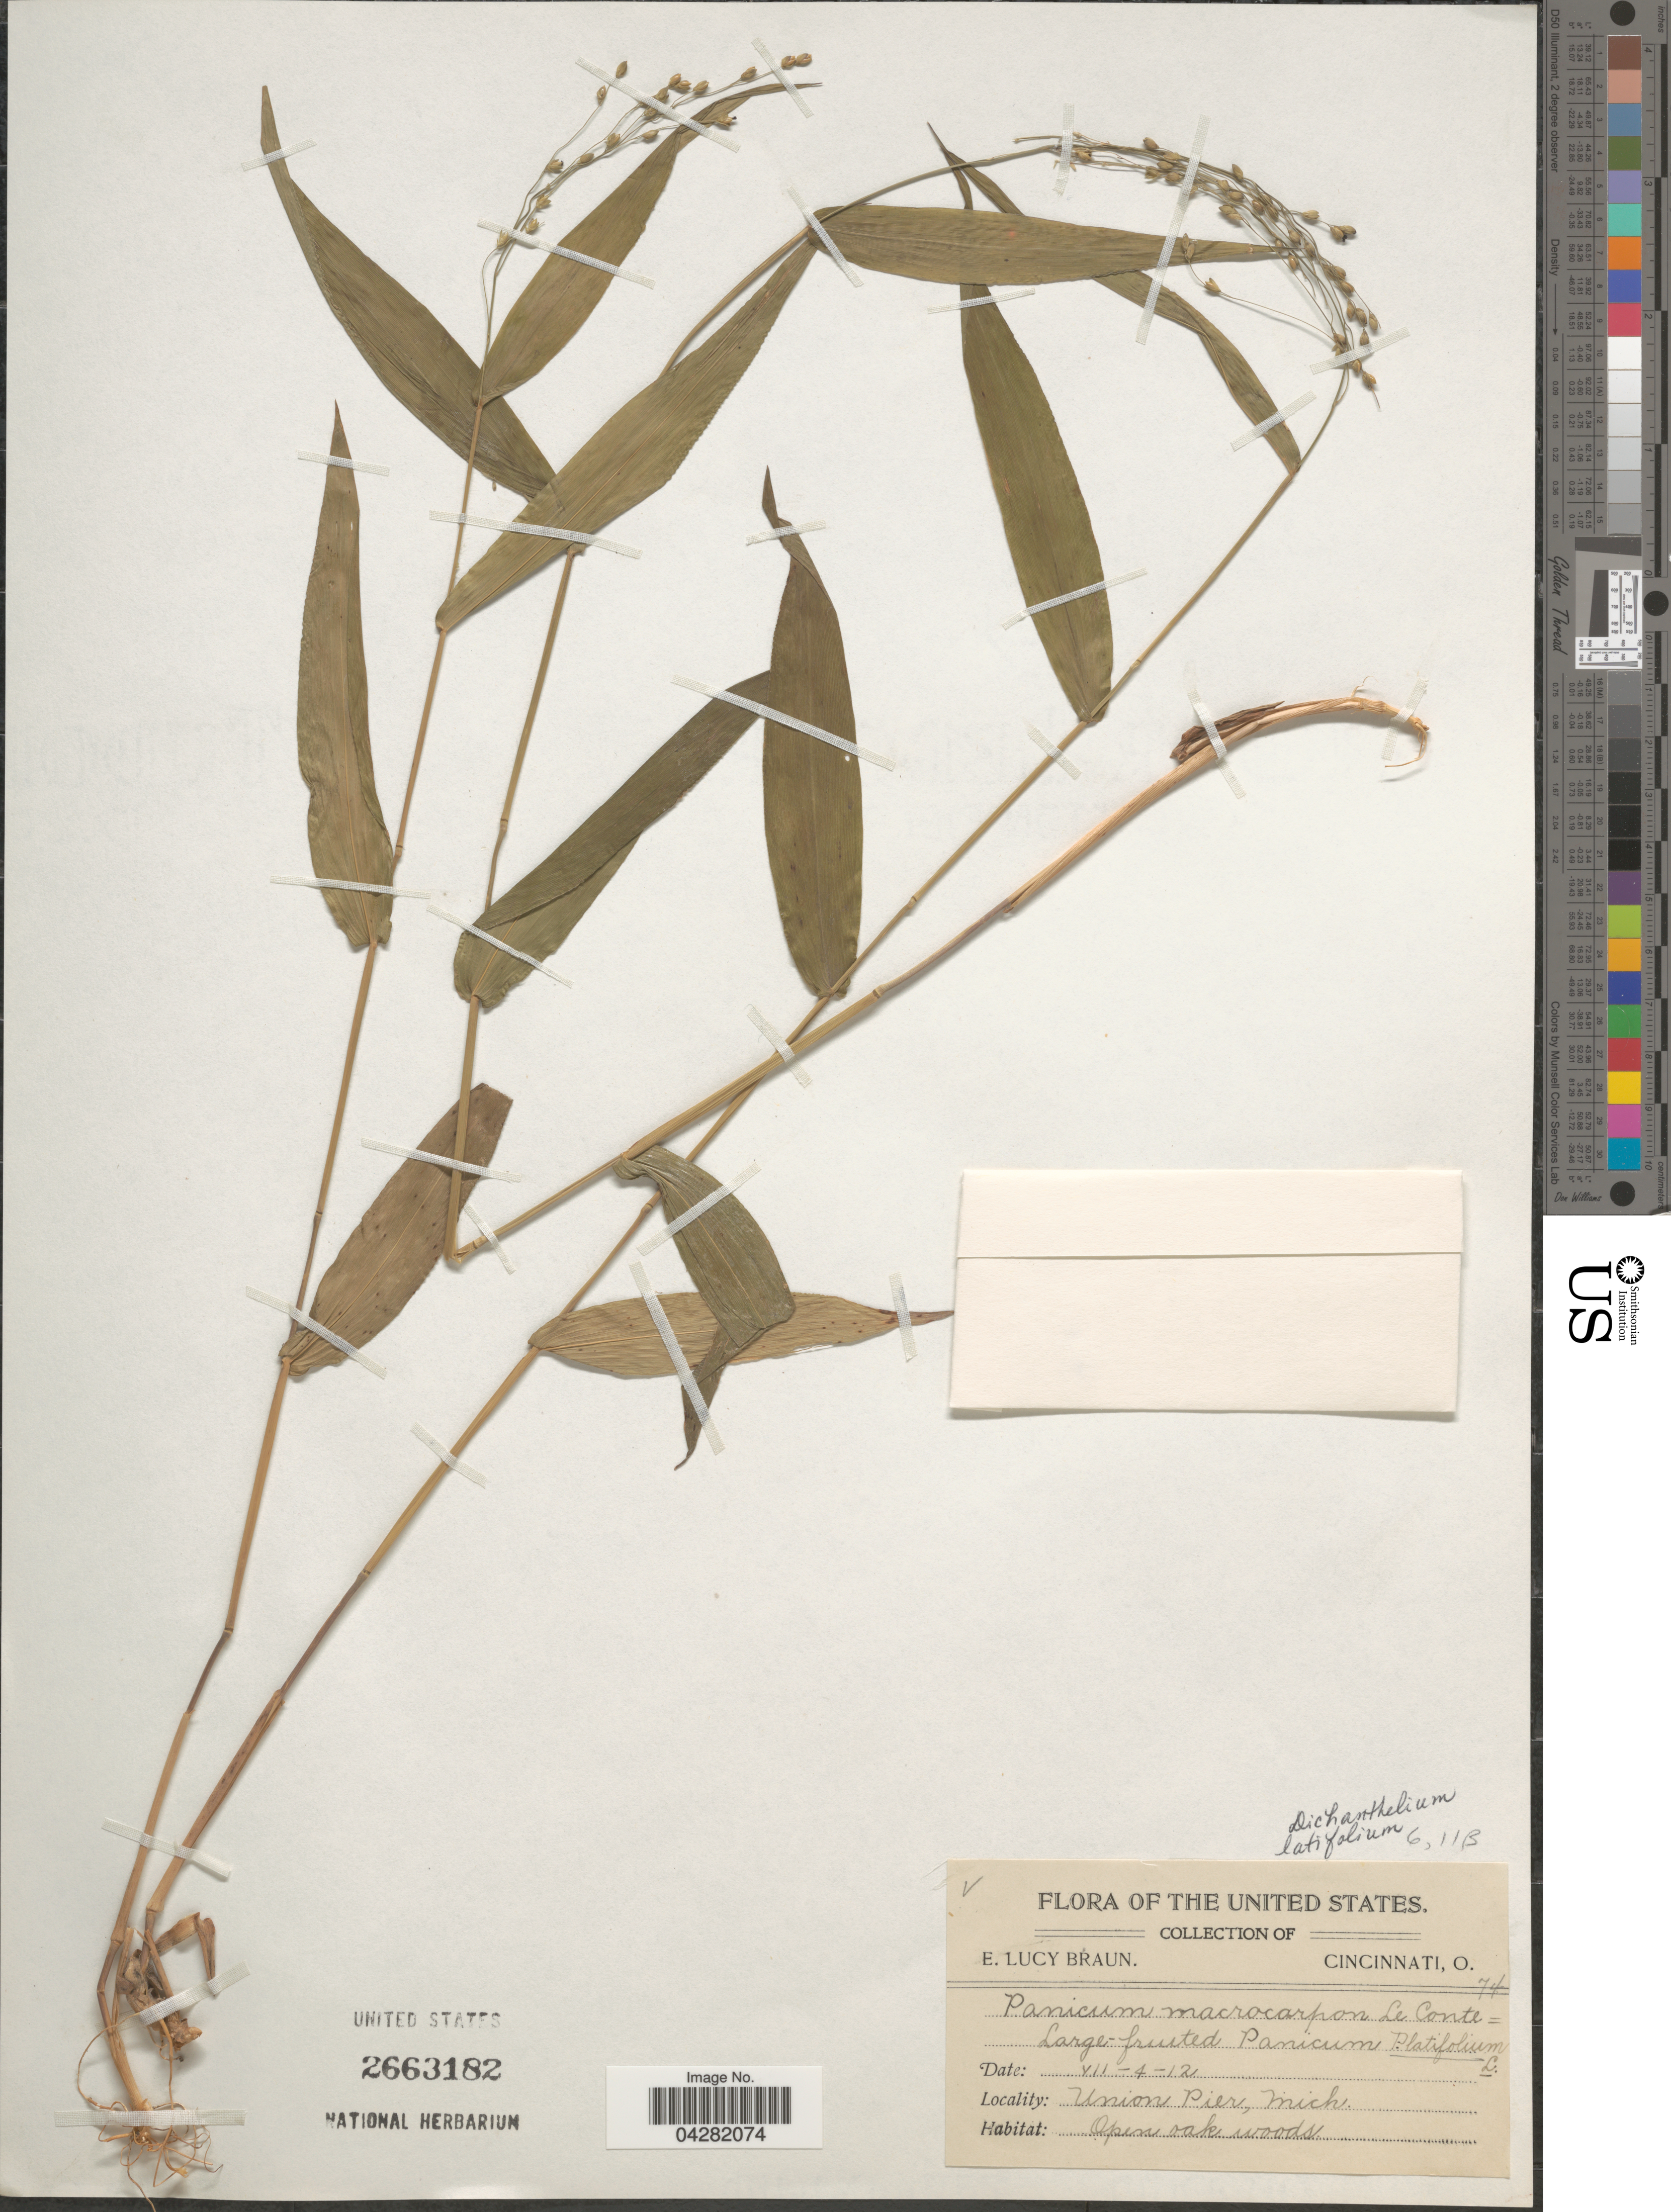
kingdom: Plantae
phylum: Tracheophyta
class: Liliopsida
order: Poales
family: Poaceae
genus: Dichanthelium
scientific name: Dichanthelium latifolium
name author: (L.) Harvill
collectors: E. L. Braun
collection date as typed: Transcribed d/m/y: 4/7/12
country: United States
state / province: Michigan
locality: Union Pier.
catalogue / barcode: US 2663182